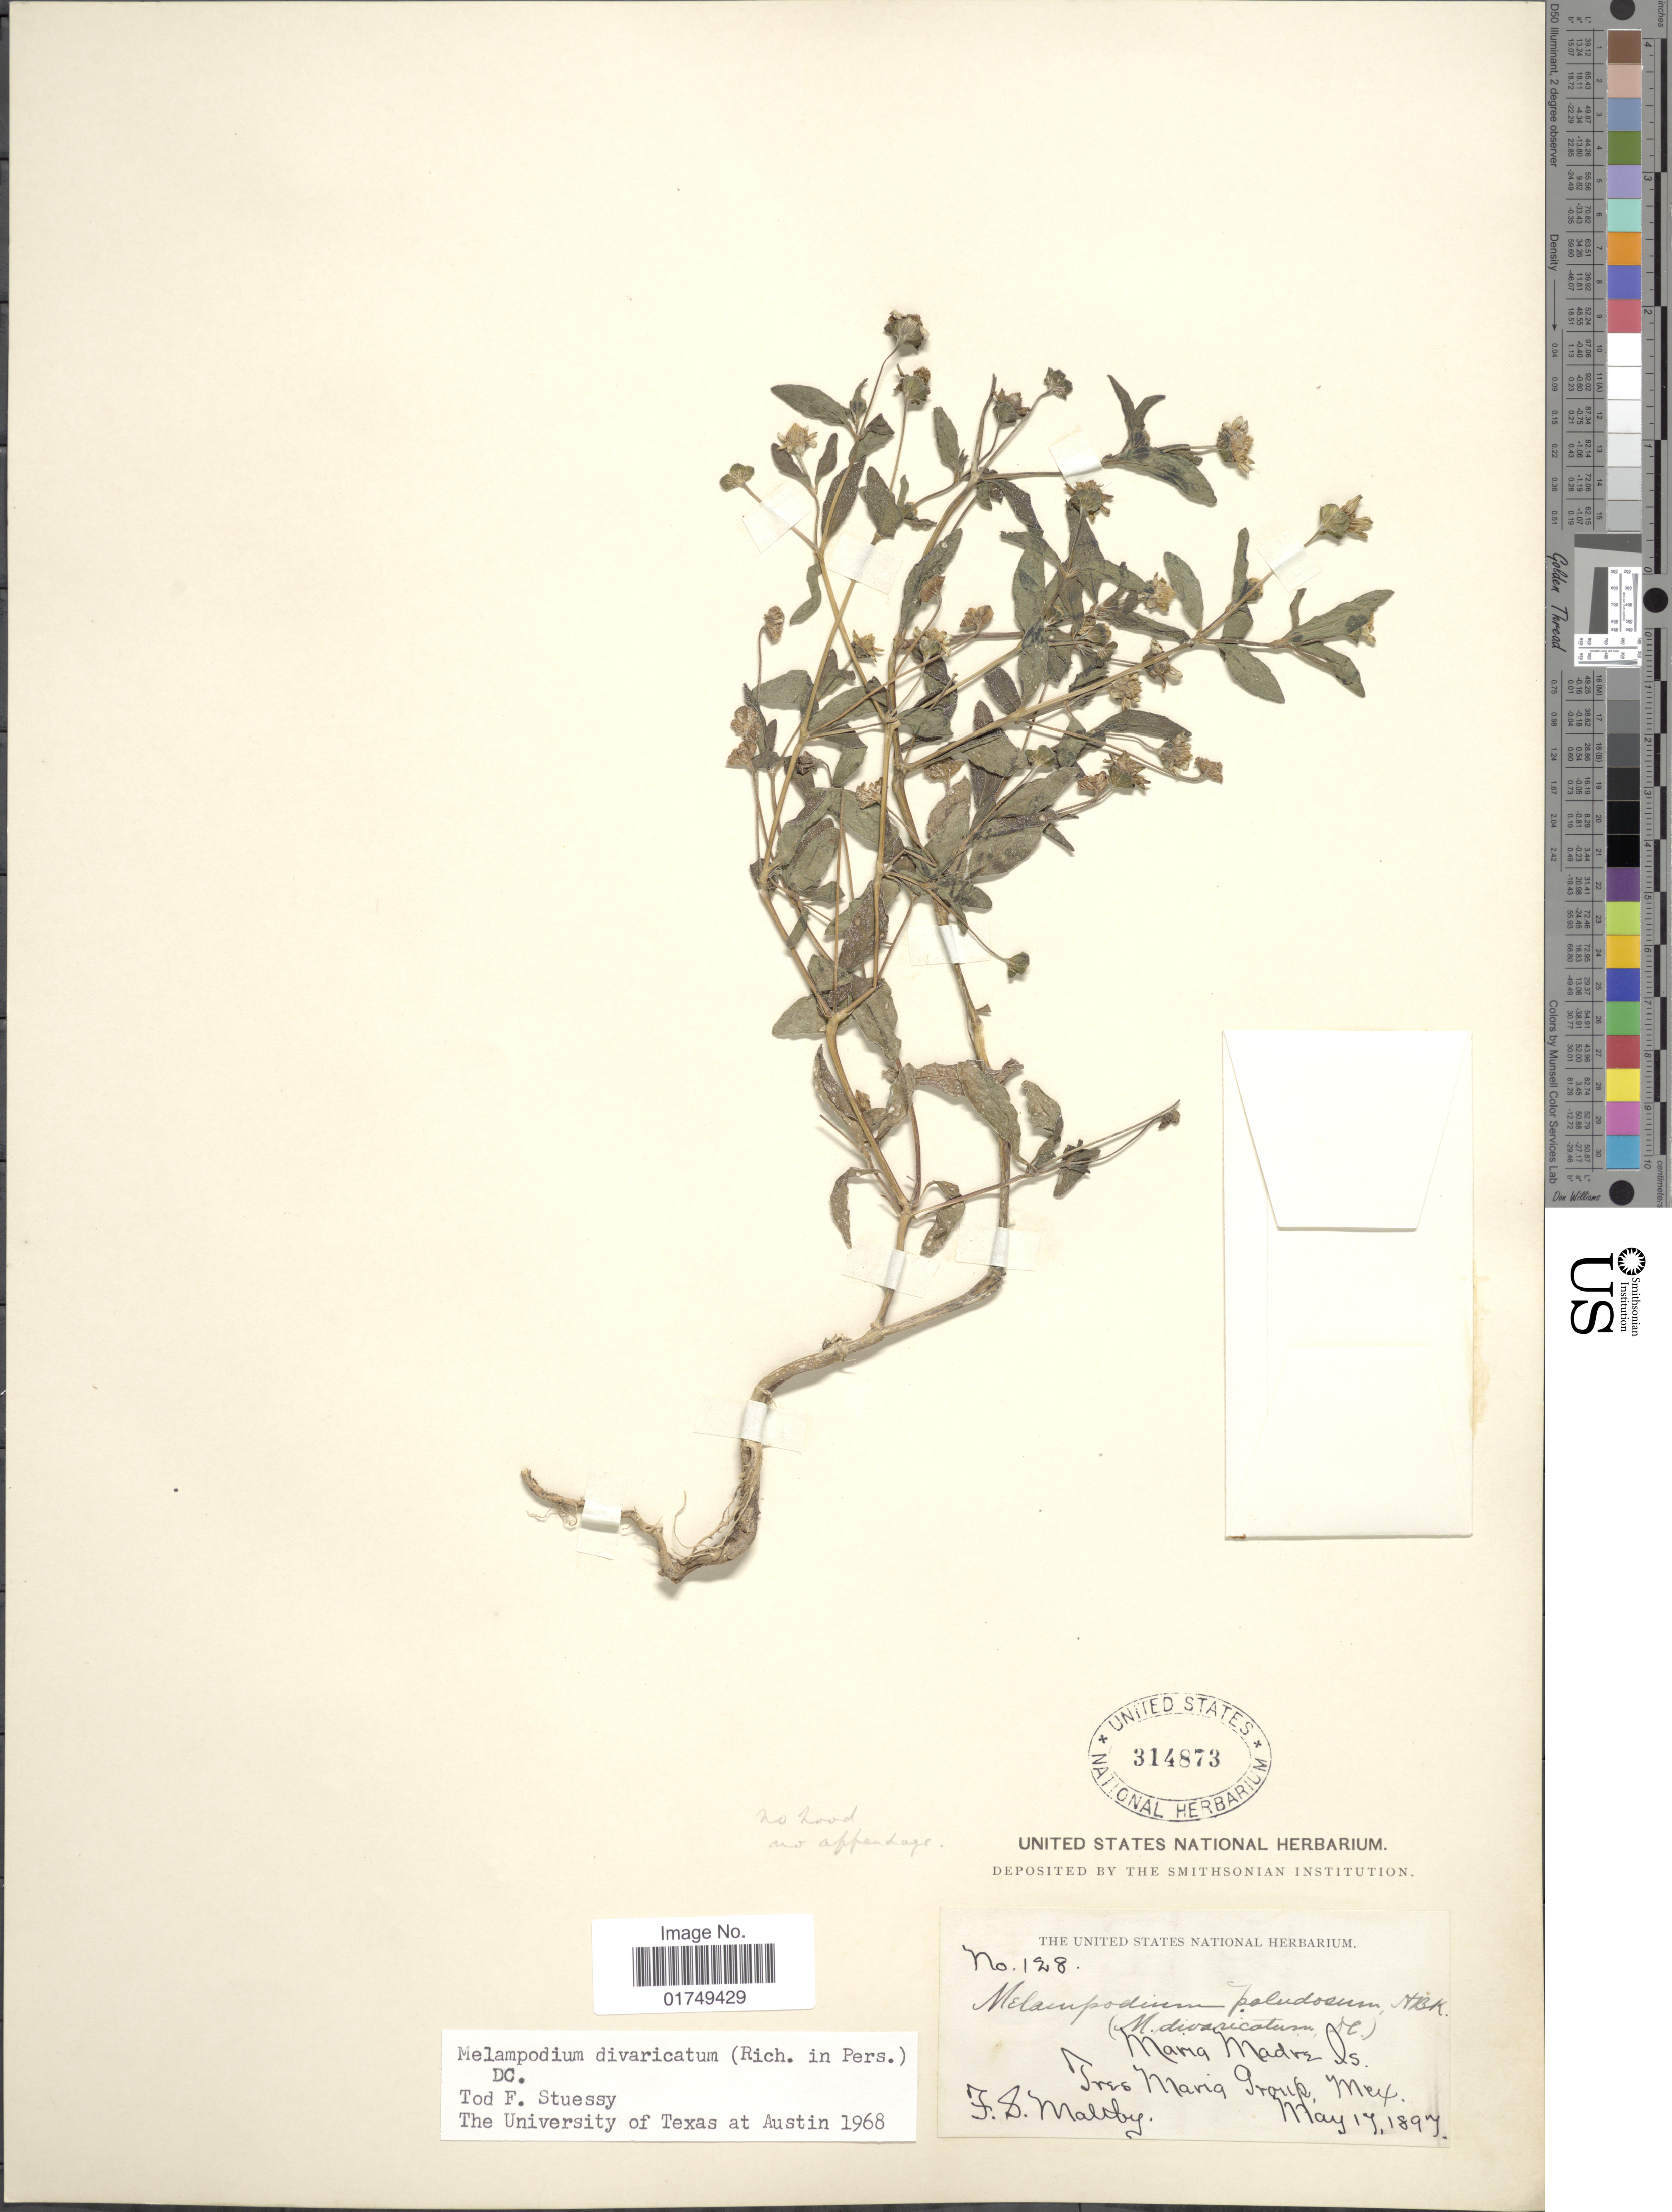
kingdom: Plantae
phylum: Tracheophyta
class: Magnoliopsida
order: Asterales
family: Asteraceae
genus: Melampodium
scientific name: Melampodium divaricatum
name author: (Rich.) DC.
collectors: F. S. Maltby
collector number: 128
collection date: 1897-05-17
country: Mexico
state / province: Nayarit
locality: Maria Madre Is., Tres Maria Group, Mex.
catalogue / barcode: US 314873